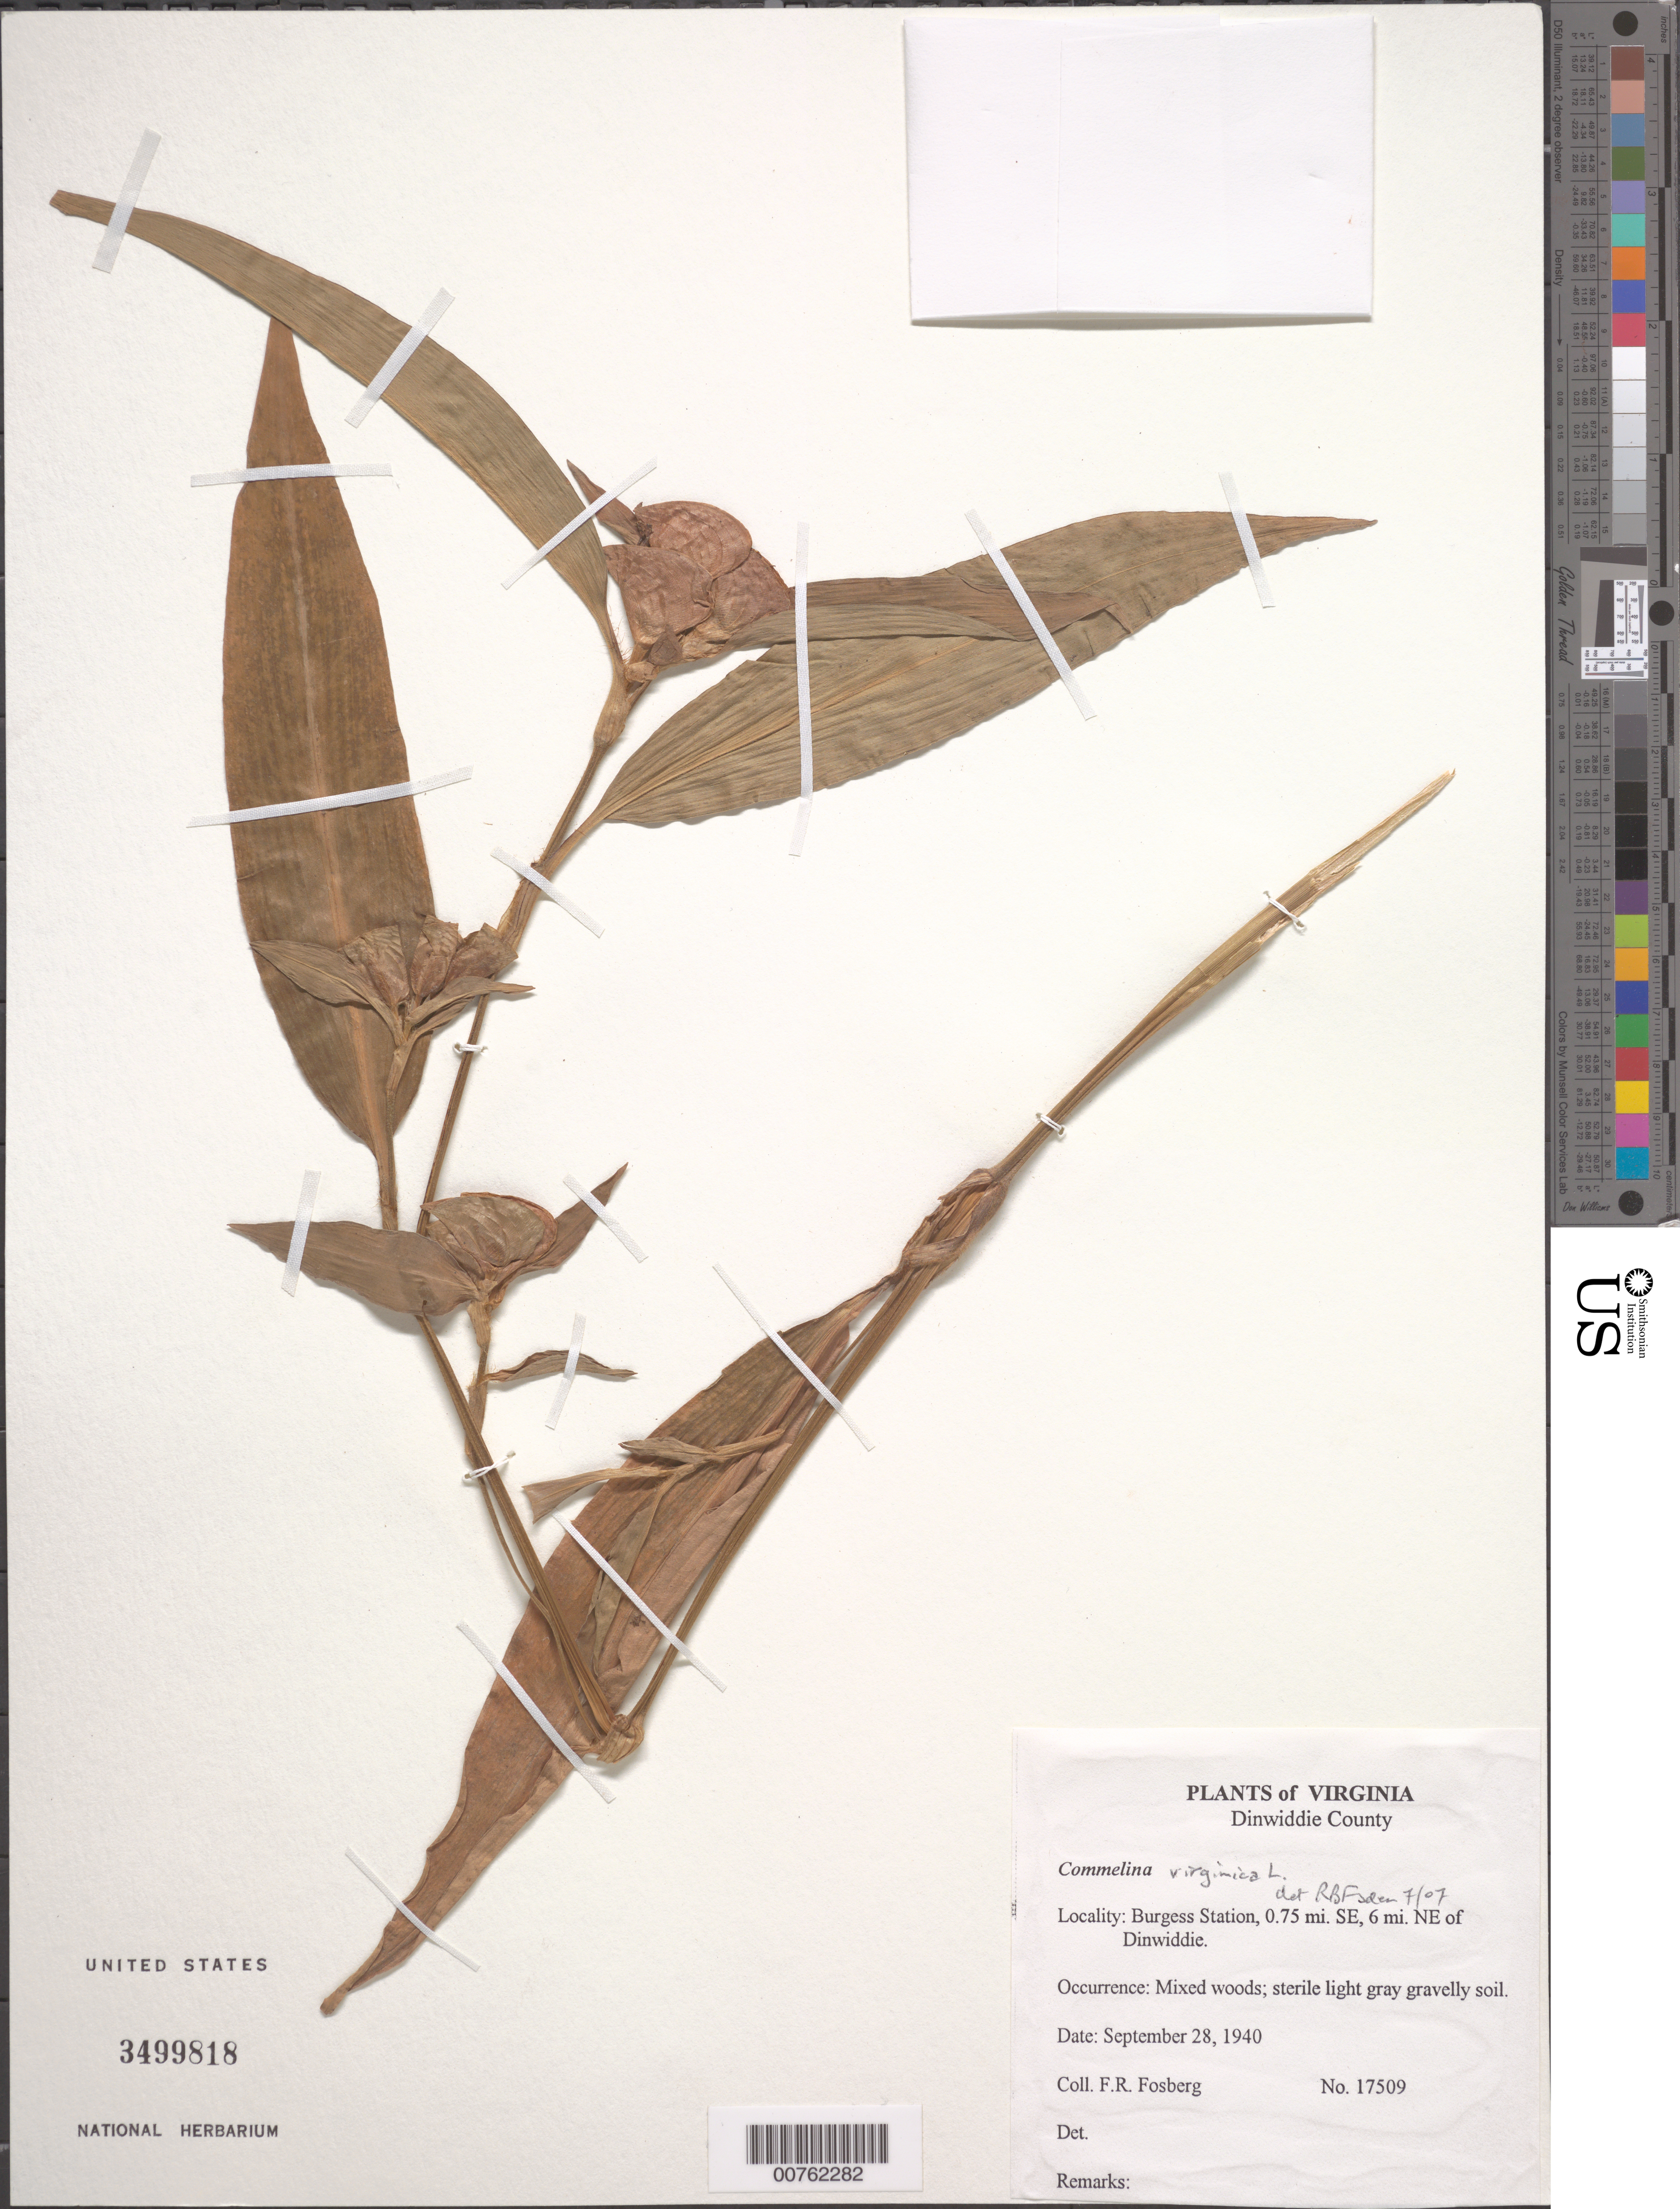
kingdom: Plantae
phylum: Tracheophyta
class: Liliopsida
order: Commelinales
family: Commelinaceae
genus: Commelina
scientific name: Commelina virginica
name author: L.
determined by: Faden, Robert B., (US), Smithsonian Institution - National Museum of Natural History (UNITED STATES)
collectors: F. R. Fosberg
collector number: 17509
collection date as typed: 28 Sep 1940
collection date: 1940-09-28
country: United States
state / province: Virginia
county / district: Dinwiddie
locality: Burgess Station, 0.75 mi SE, 6 mi. NE of Dinwiddie.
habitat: Mixed woods; sterile light gray gravelly soil.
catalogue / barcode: US 3499818